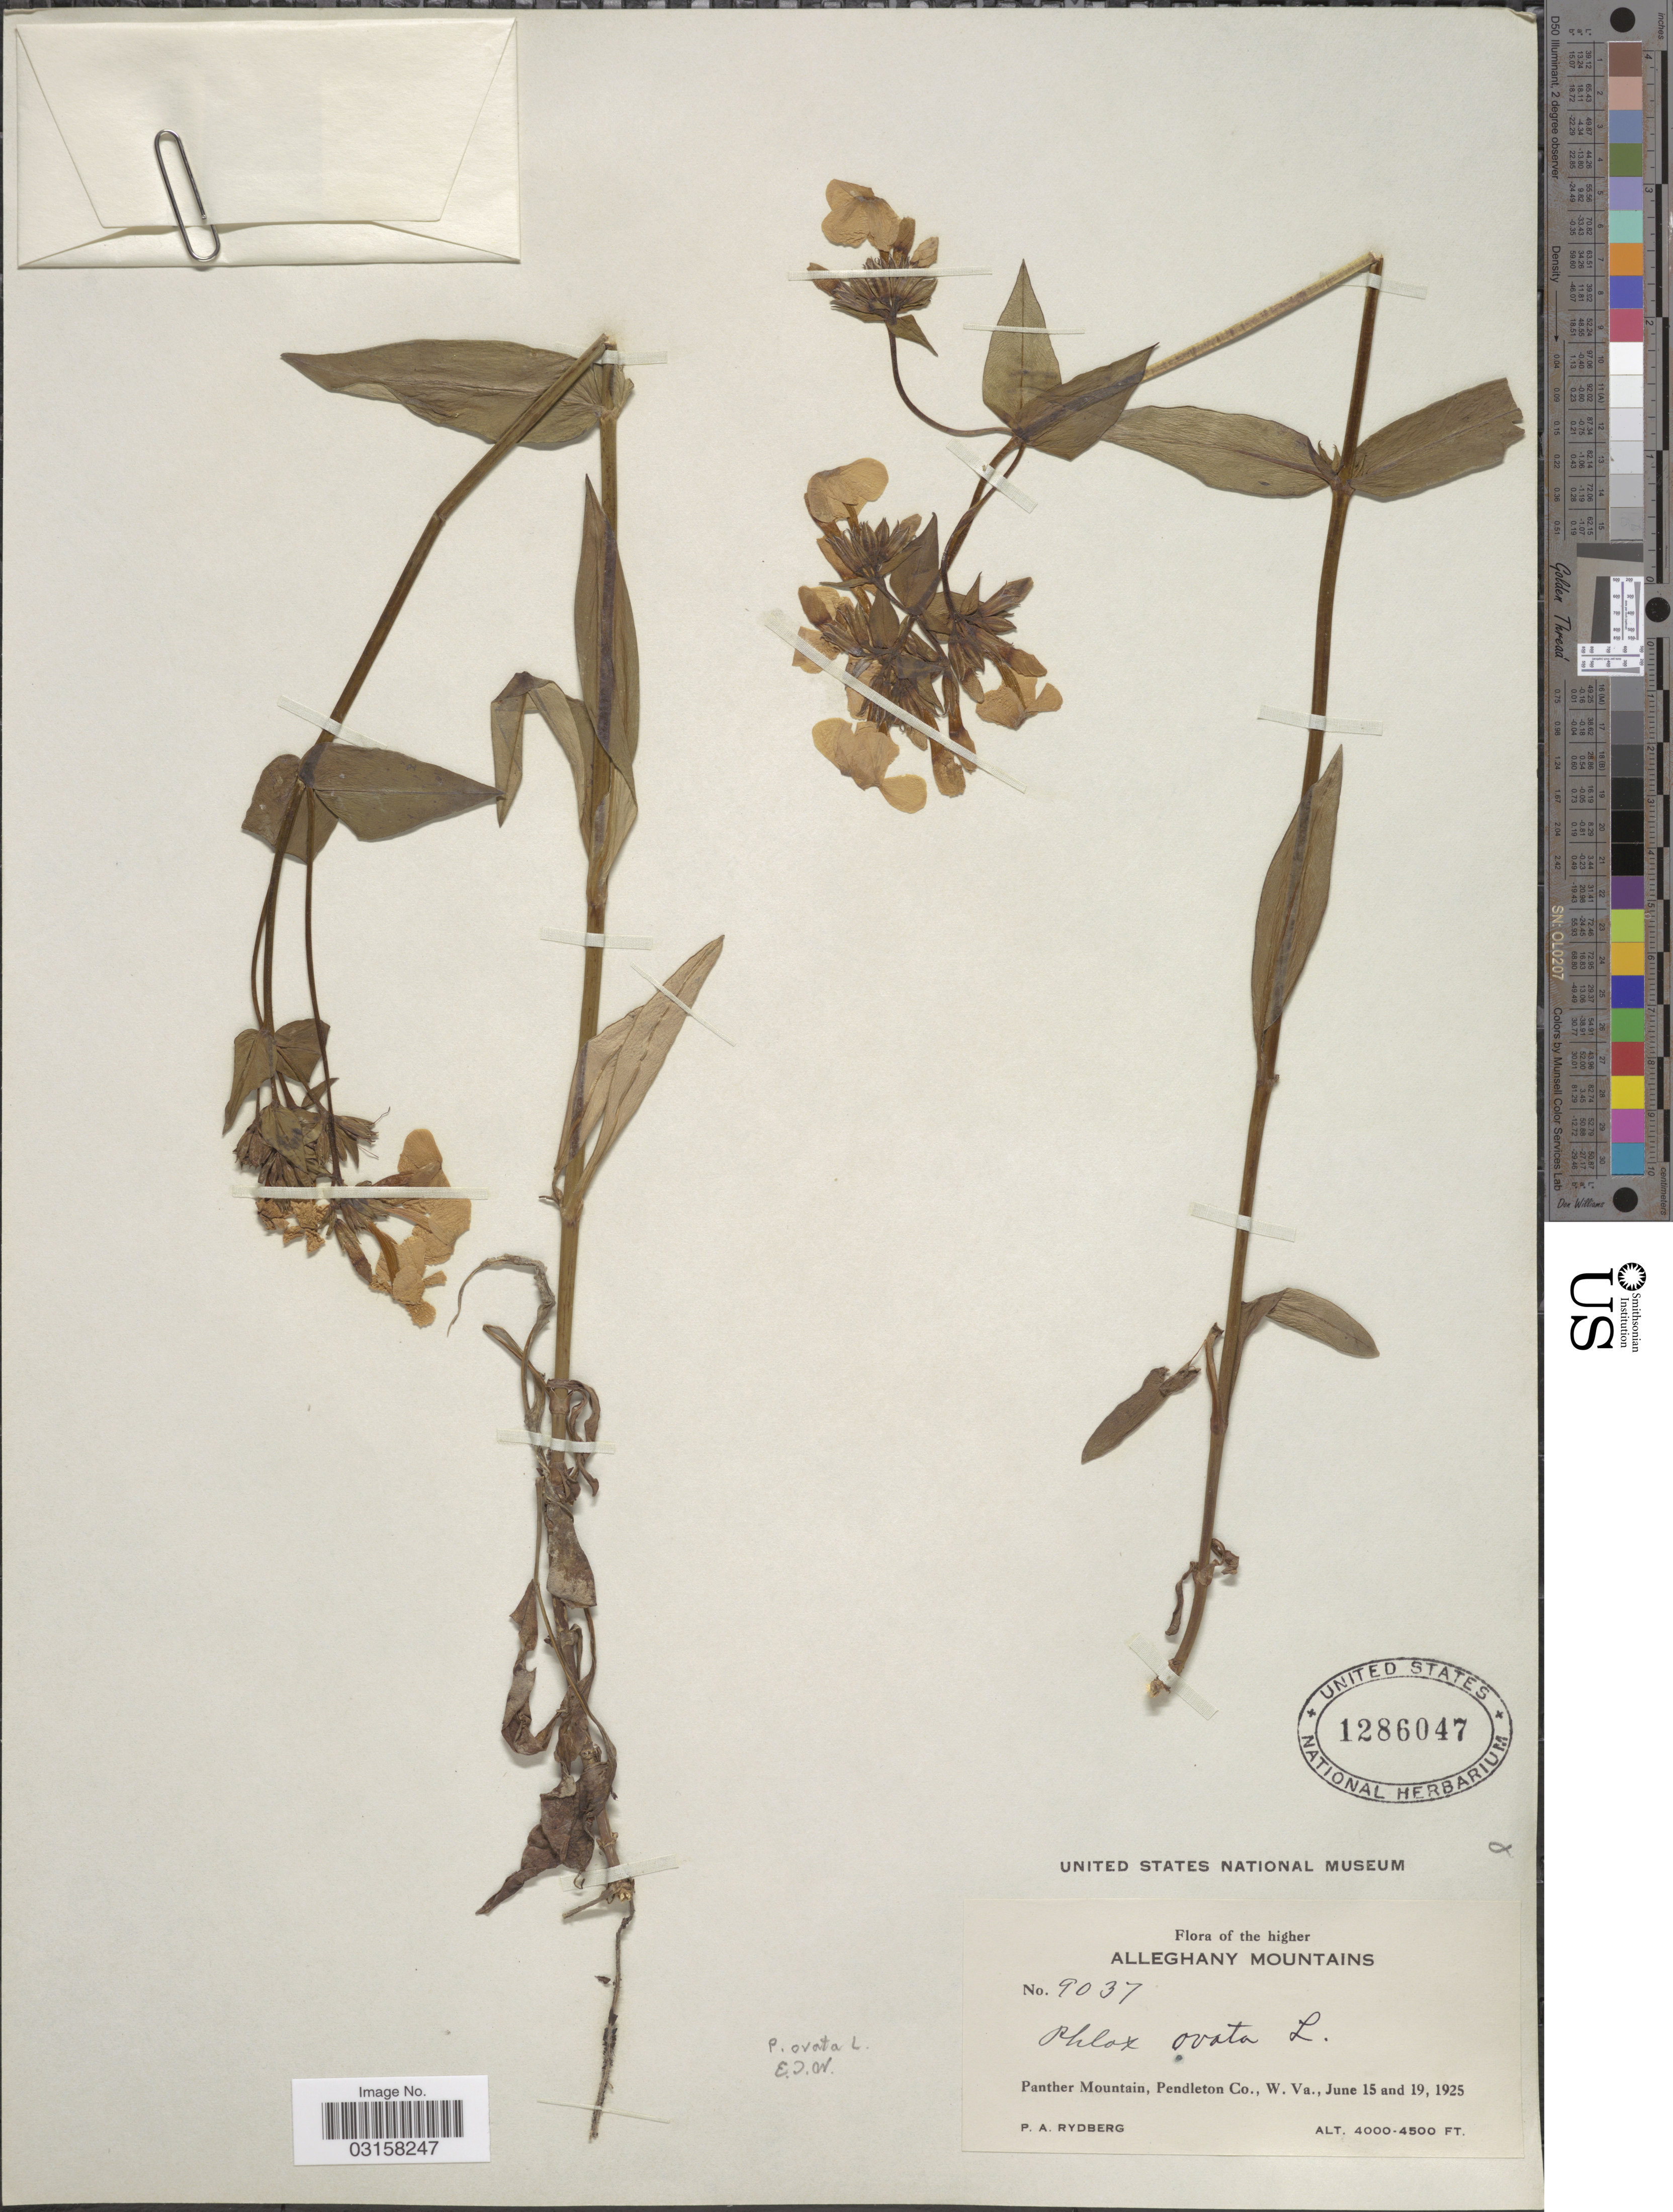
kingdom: Plantae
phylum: Tracheophyta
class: Magnoliopsida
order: Ericales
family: Polemoniaceae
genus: Phlox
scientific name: Phlox ovata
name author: L.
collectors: P. A. Rydberg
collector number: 9037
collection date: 1925-06-15/1925-06-19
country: United States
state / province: West Virginia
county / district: Pendleton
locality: The higher Allegheny Mountains. Panther Mountain, Pendleton Co.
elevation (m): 1219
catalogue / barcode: US 1286047